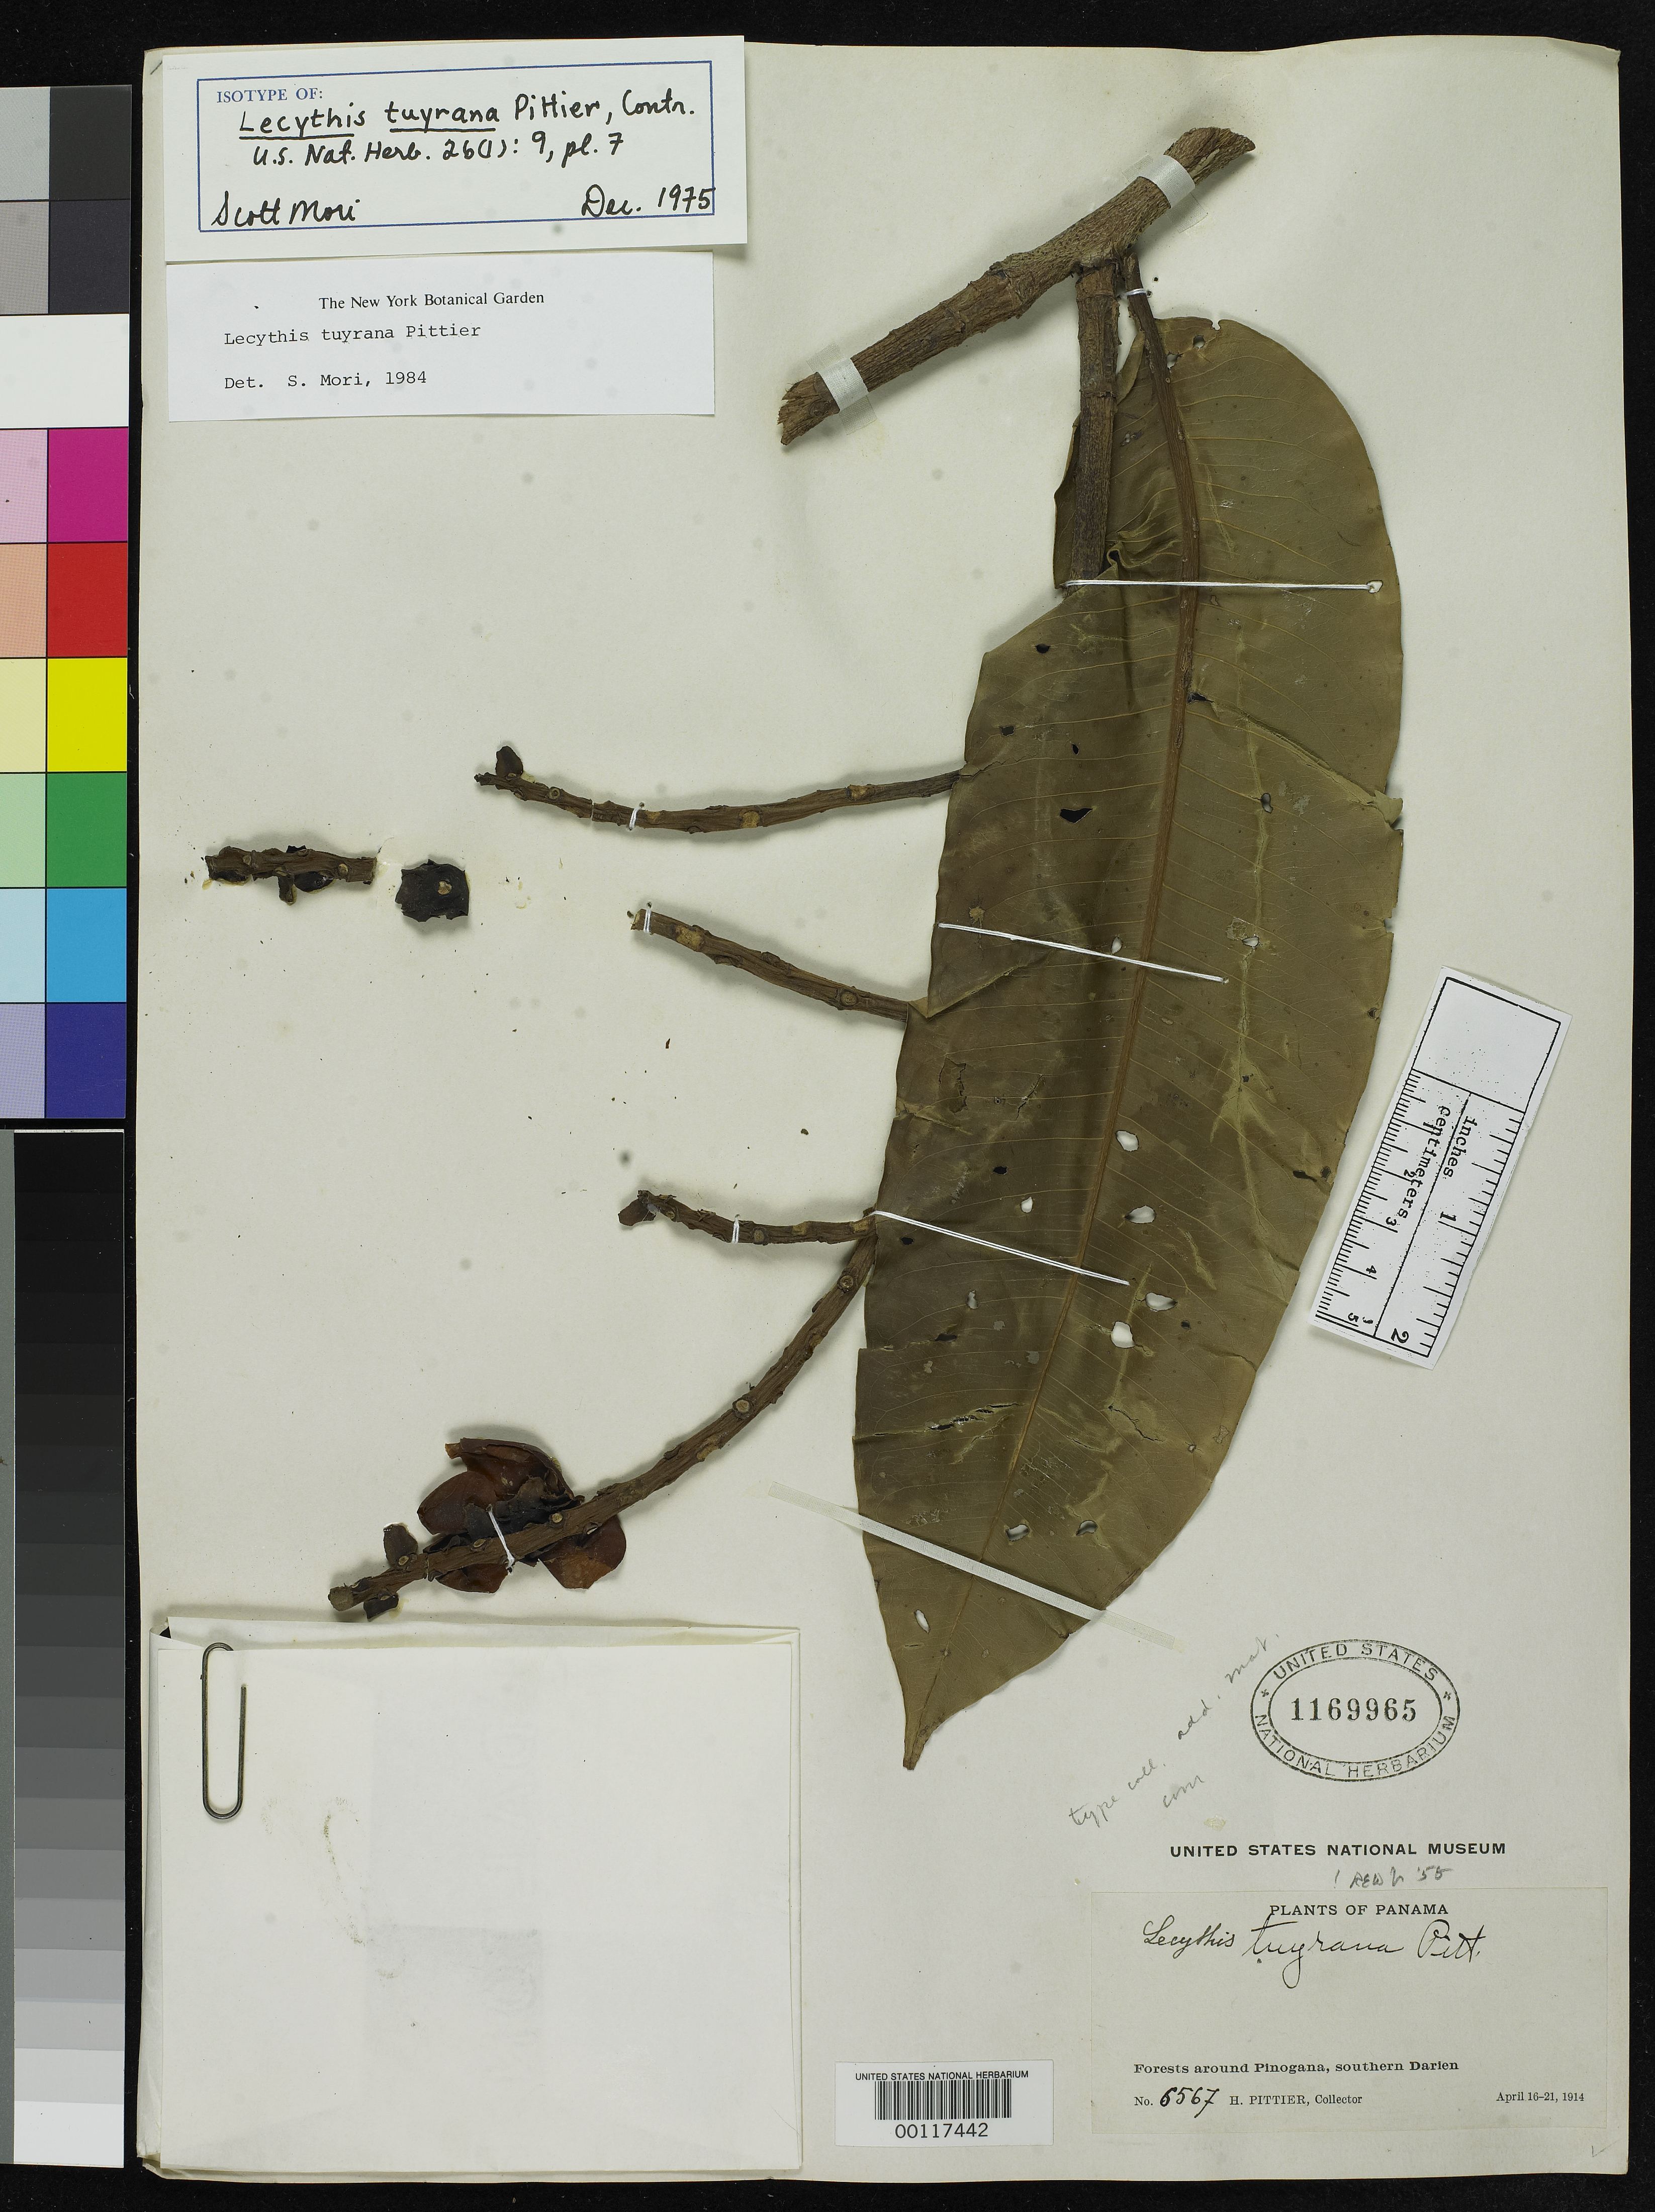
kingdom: Plantae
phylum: Tracheophyta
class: Magnoliopsida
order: Ericales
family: Lecythidaceae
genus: Lecythis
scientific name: Lecythis tuyrana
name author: Pittier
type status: Isotype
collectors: H. F. Pittier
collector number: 6567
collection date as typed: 21 Apr 1914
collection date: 1914-04-21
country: Panama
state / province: Darién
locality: Near Pinogana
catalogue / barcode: US 1169965